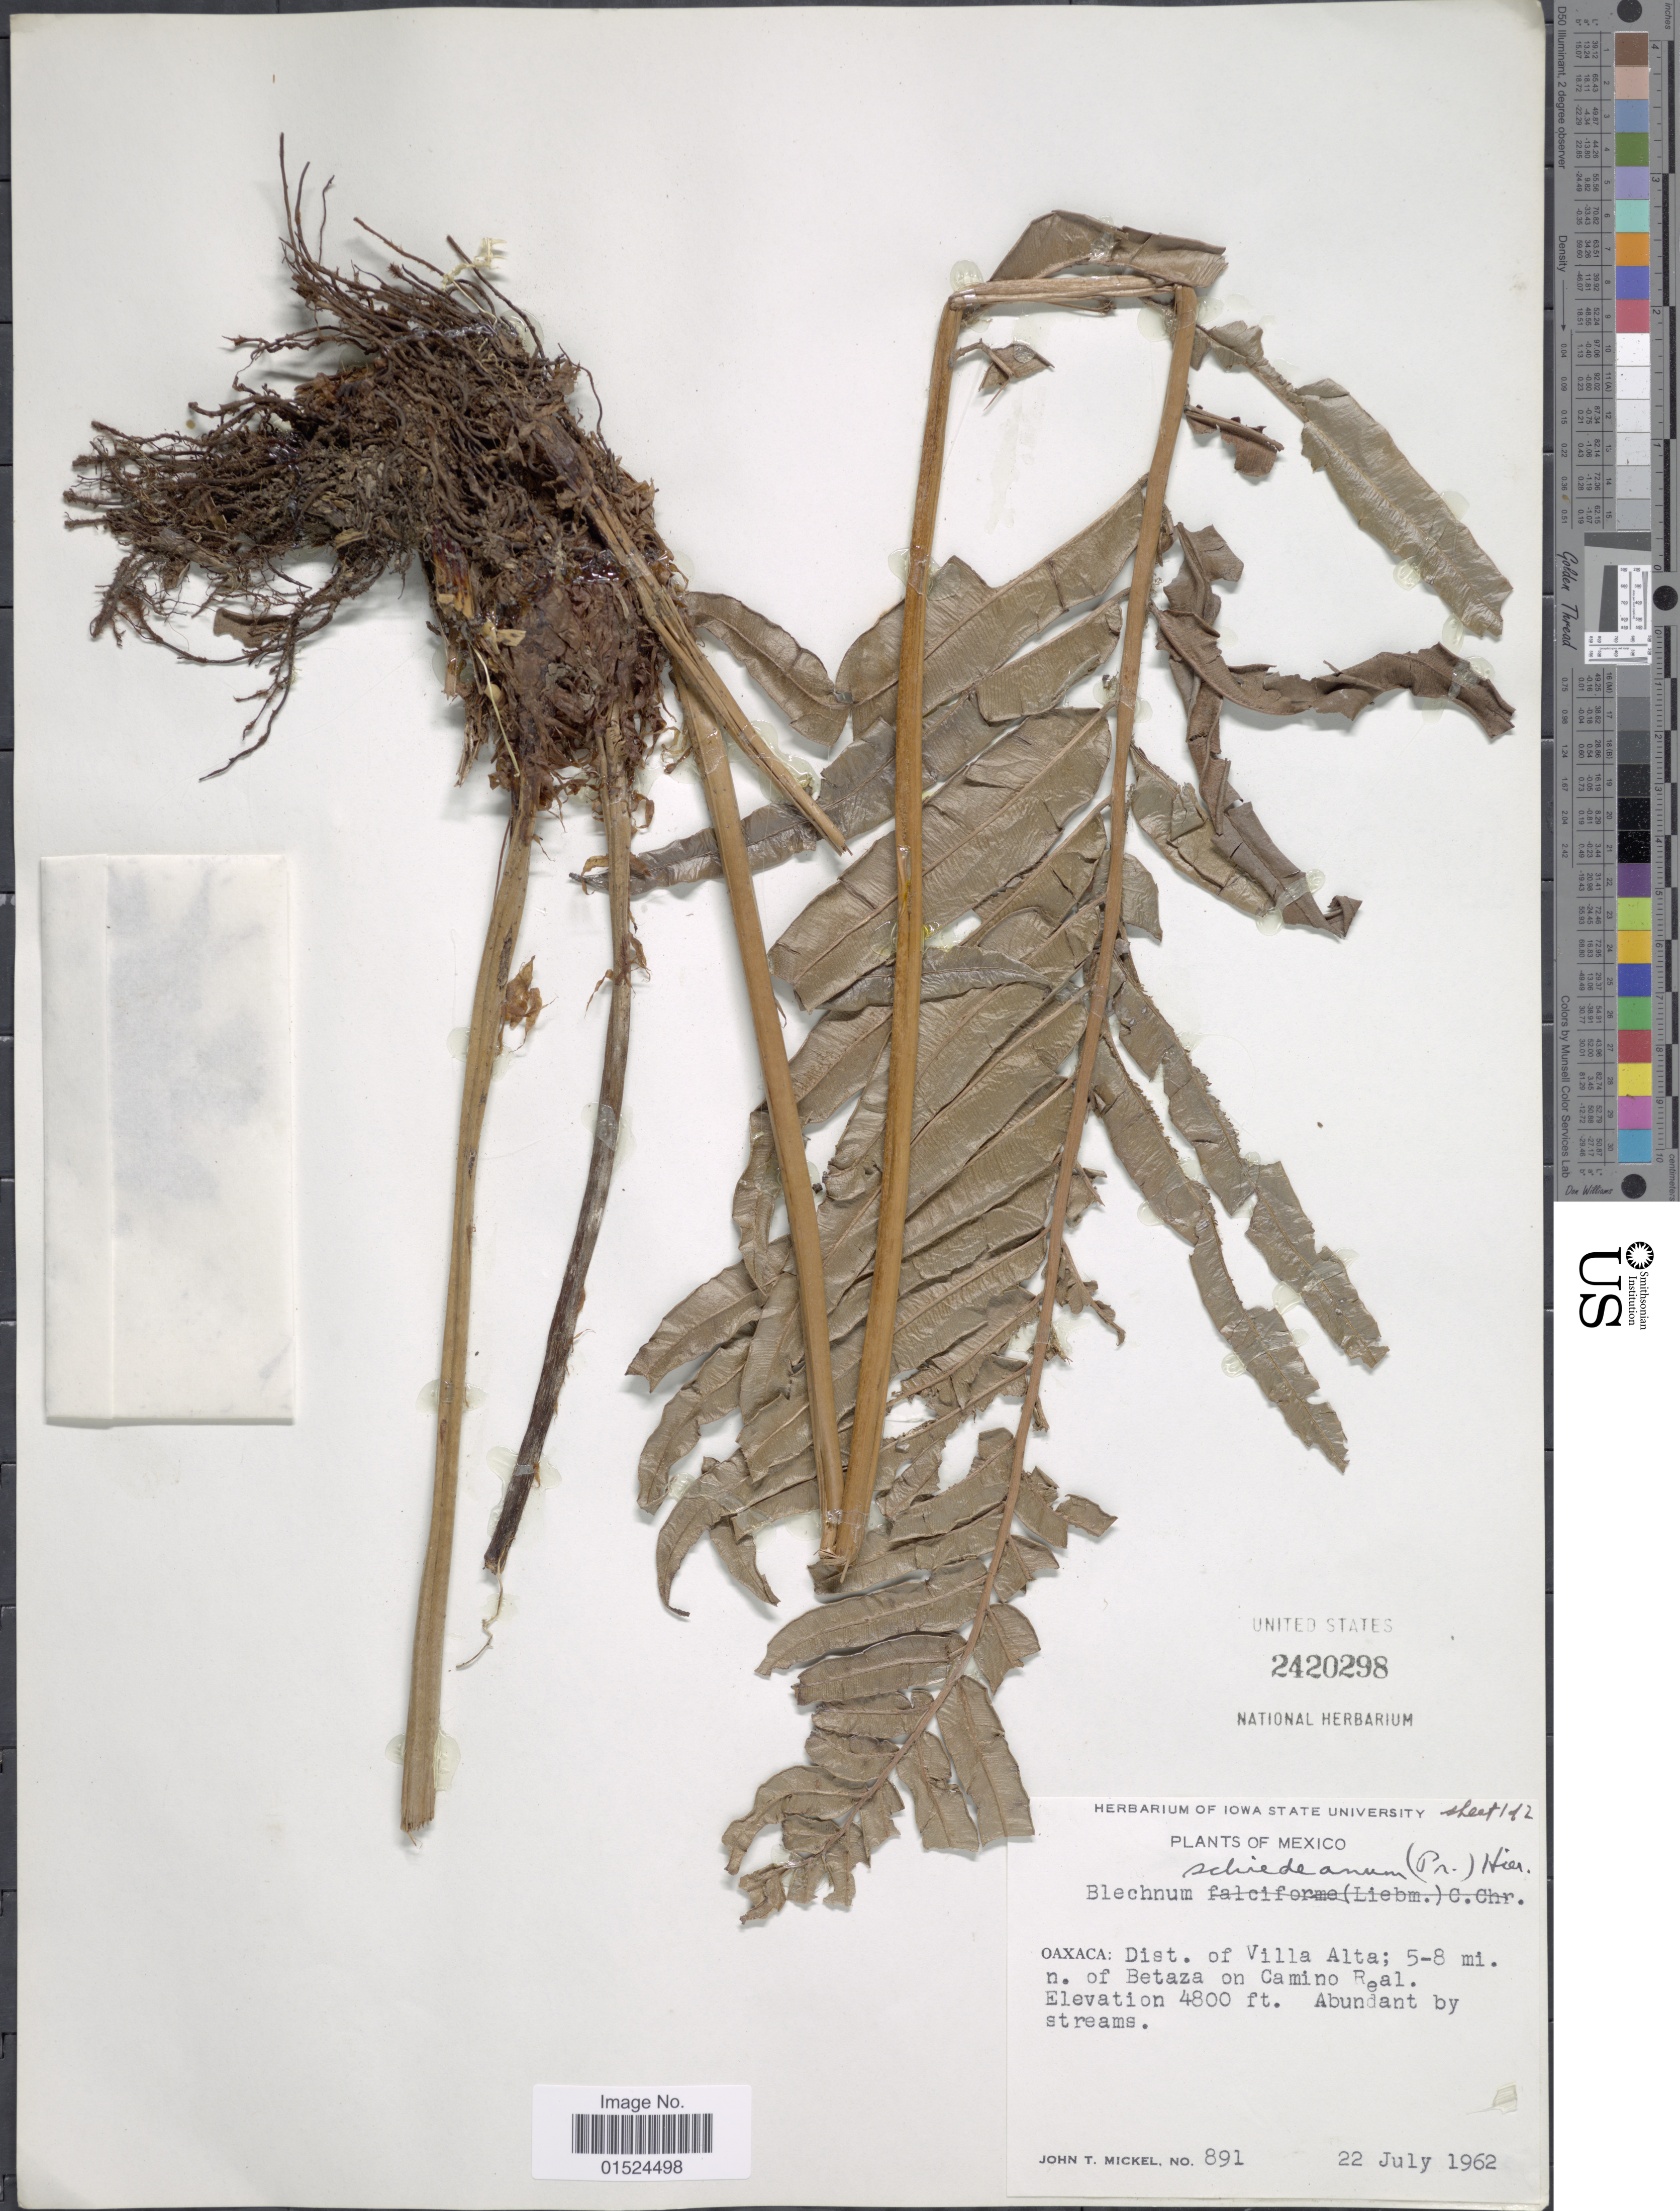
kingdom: Plantae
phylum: Tracheophyta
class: Polypodiopsida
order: Polypodiales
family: Blechnaceae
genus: Blechnum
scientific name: Blechnum schiedeanum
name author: (Schltdl. ex C. Presl) Hieron.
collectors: J. T. Mickel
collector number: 891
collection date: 1962-07-22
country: Mexico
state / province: Oaxaca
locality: Dist. of Villa Alta; 5-8 mi. n. of Betaza on Camino Real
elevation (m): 1463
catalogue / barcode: US 2420298